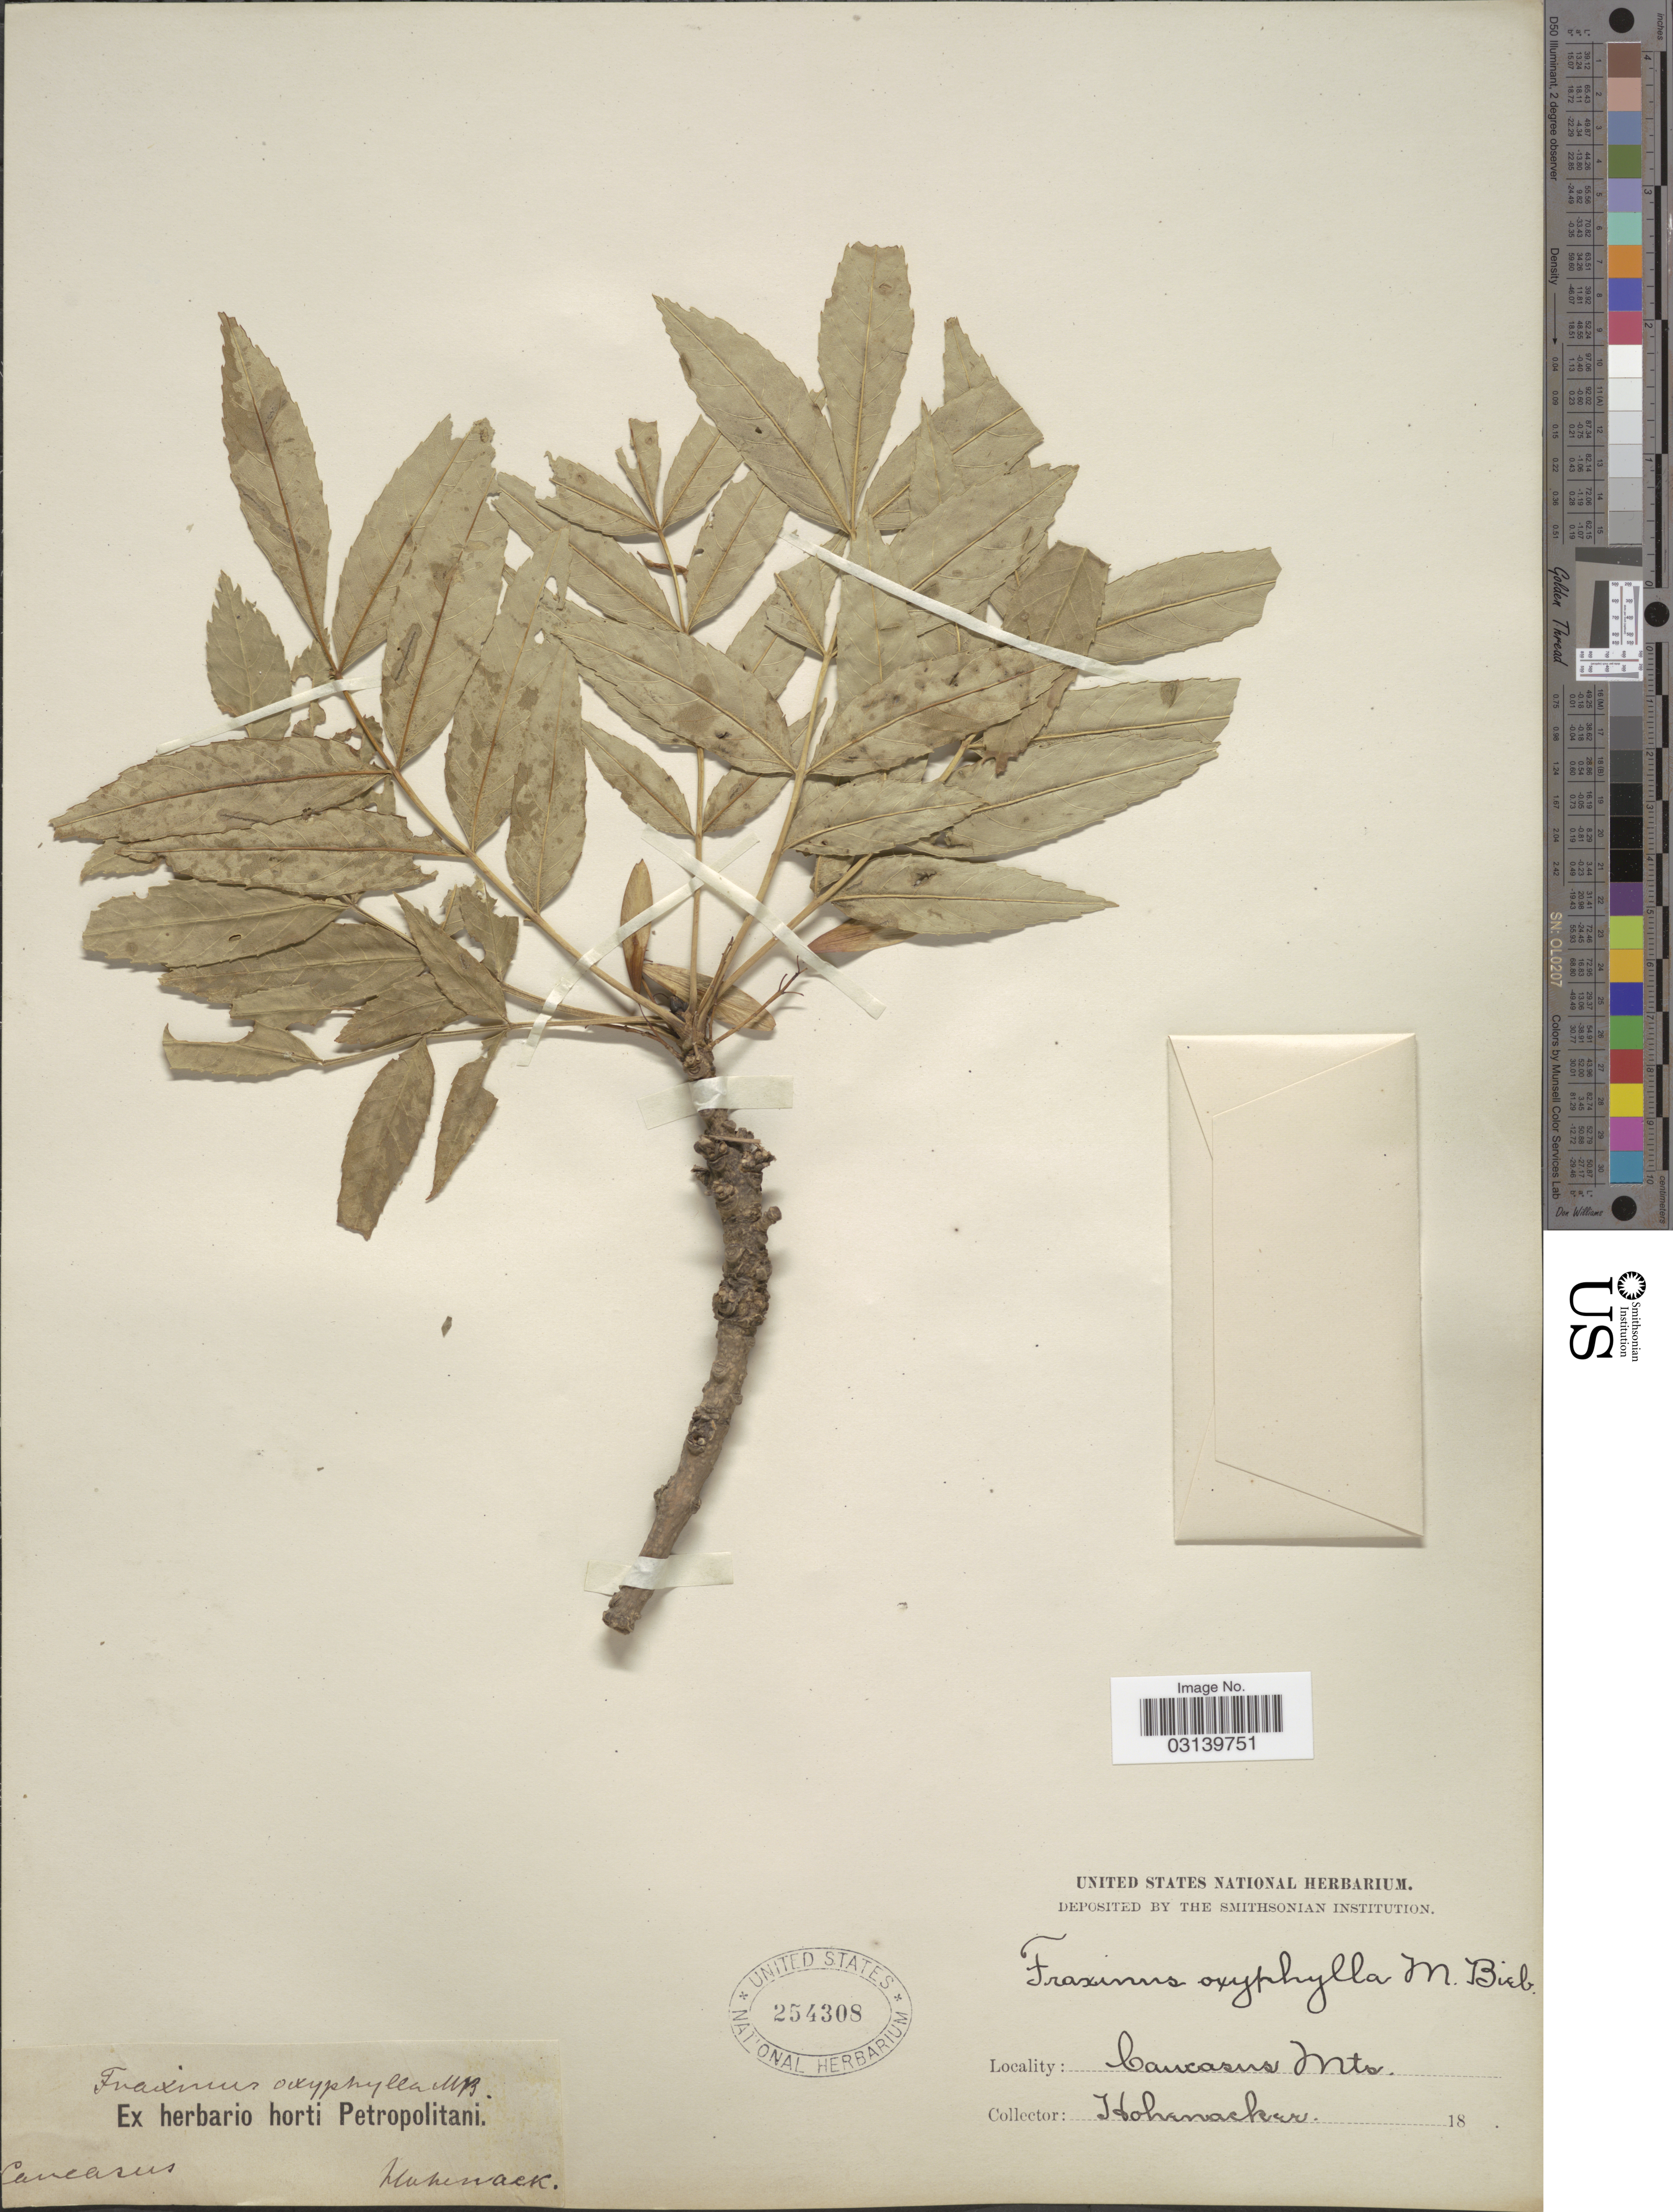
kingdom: Plantae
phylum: Tracheophyta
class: Magnoliopsida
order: Lamiales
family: Oleaceae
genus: Fraxinus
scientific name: Fraxinus oxycarpa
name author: Willd.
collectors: Hohenacker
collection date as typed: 18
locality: Caucasus Mts.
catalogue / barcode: US 254308